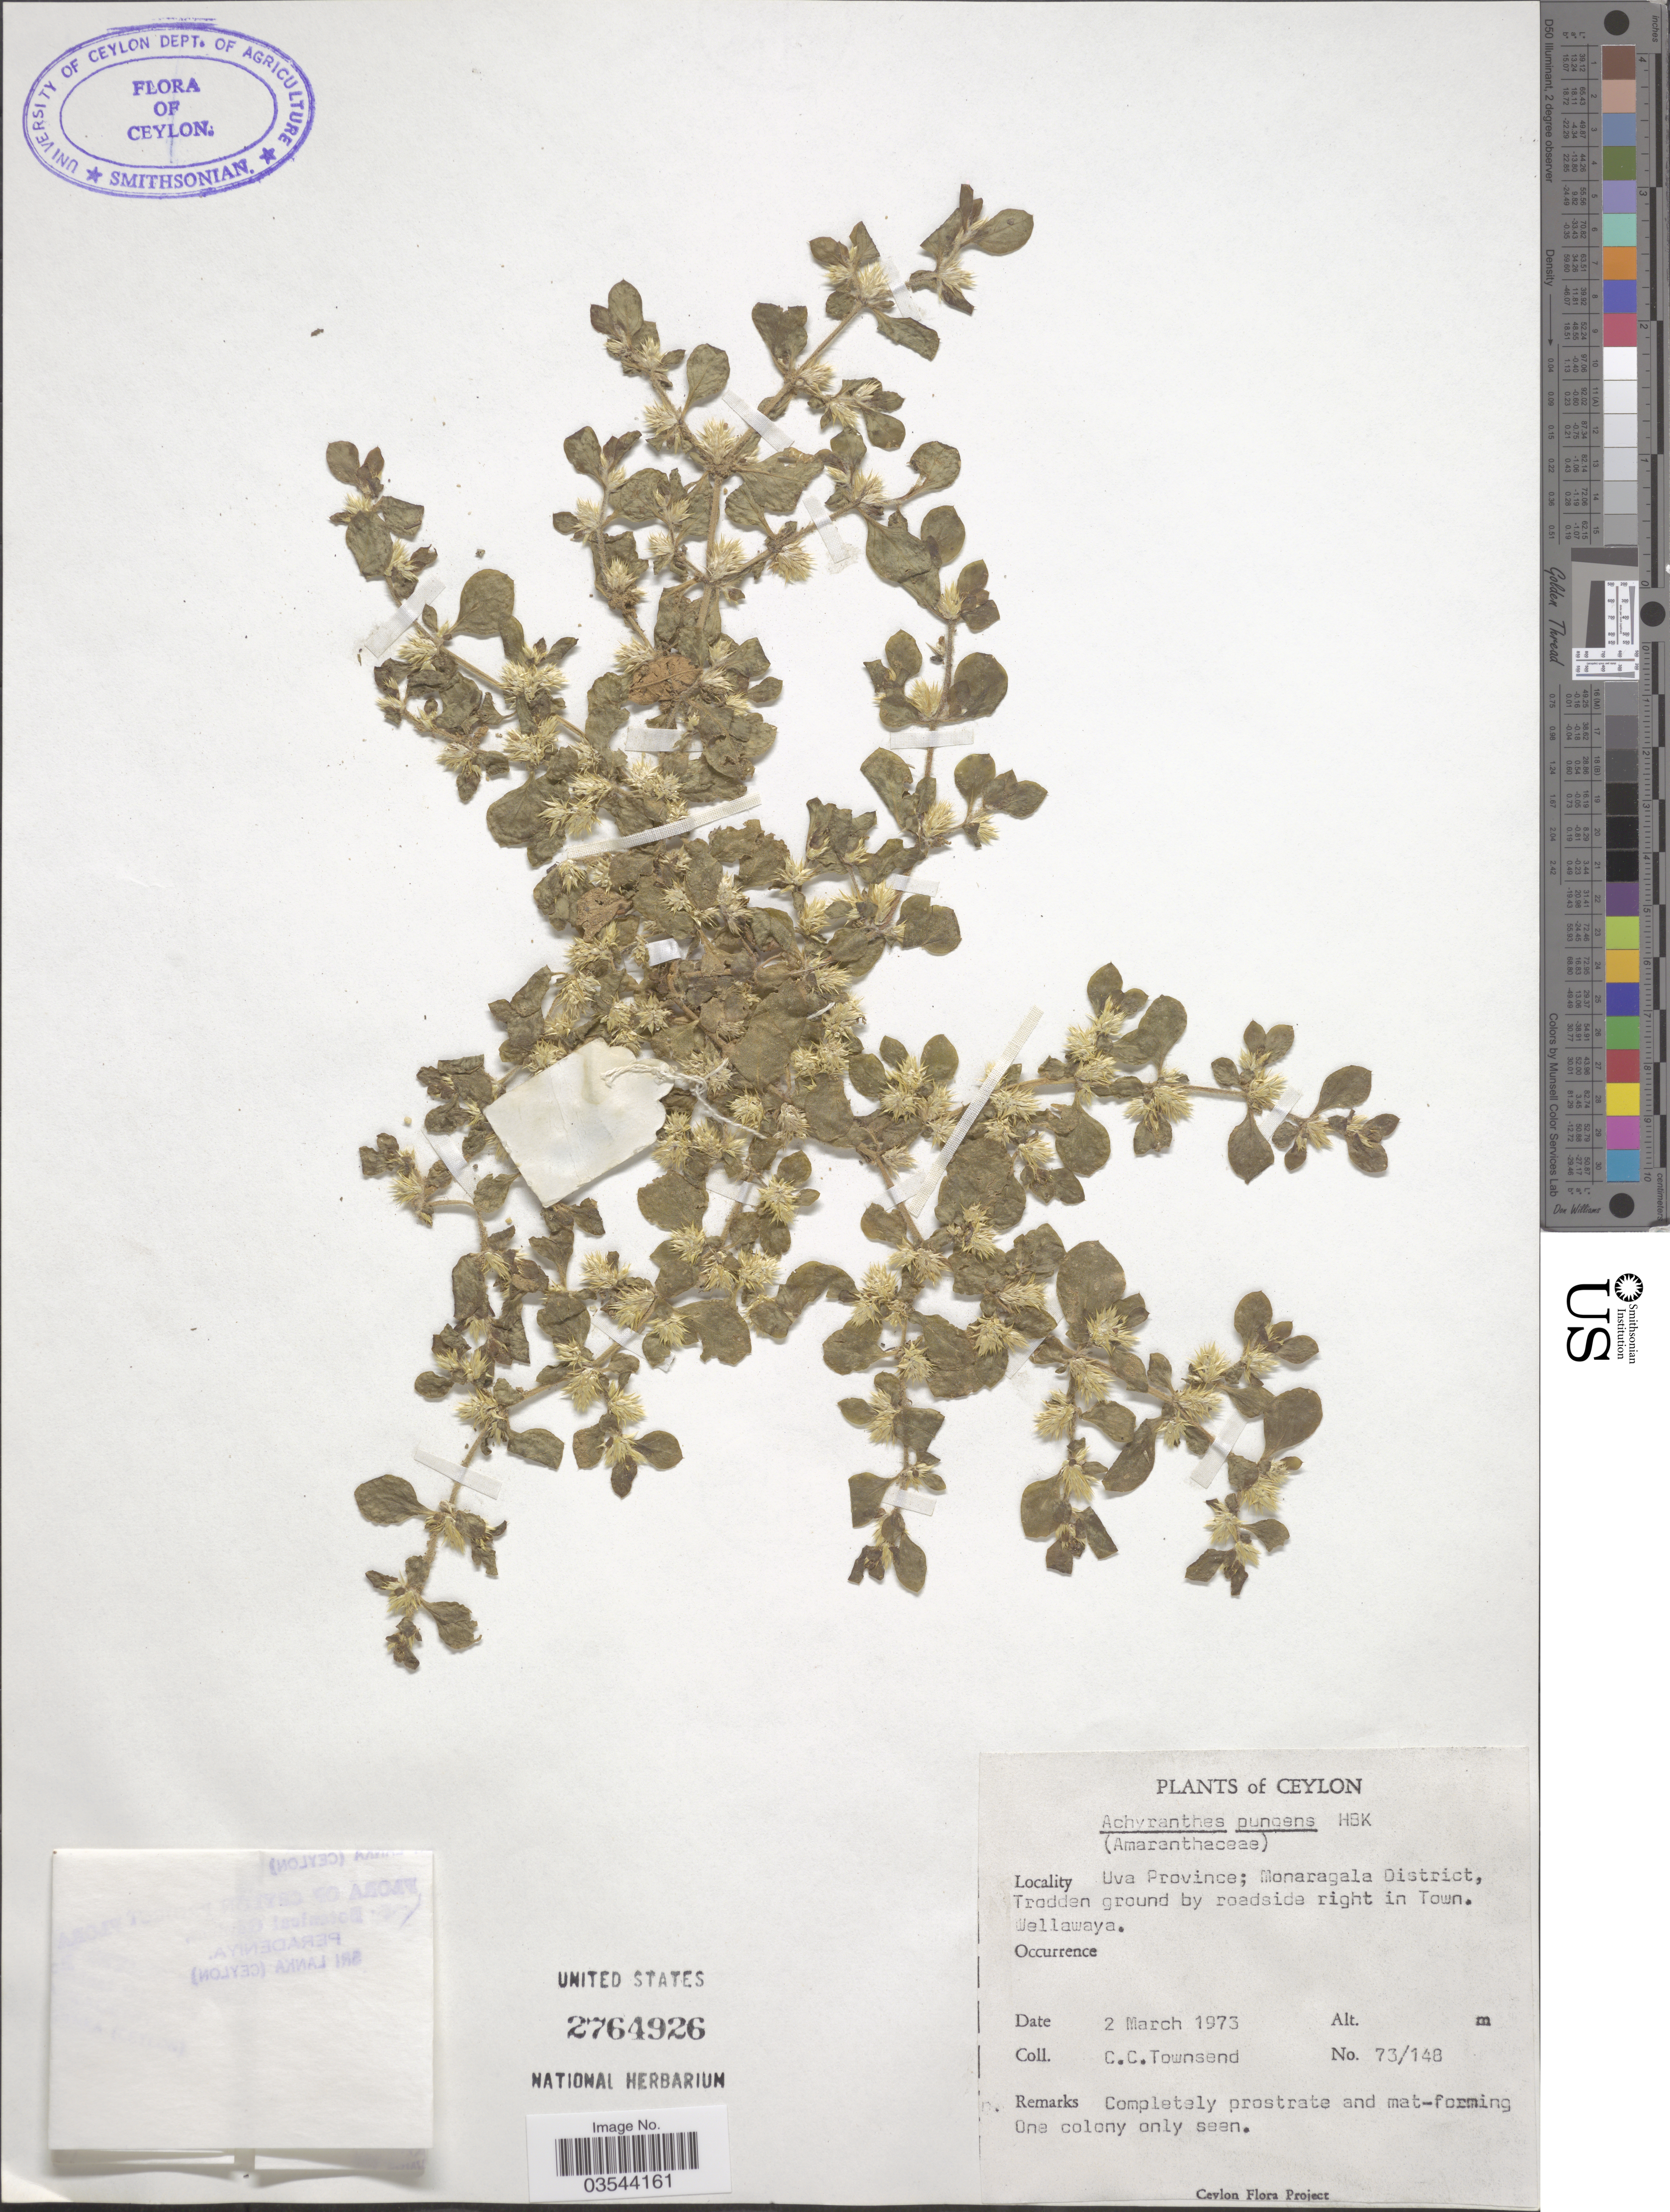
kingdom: Plantae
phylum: Tracheophyta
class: Magnoliopsida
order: Caryophyllales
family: Amaranthaceae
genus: Alternanthera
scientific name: Alternanthera pungens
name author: Kunth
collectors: C. C. Townsend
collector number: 73/148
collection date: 1973-03-02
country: Sri Lanka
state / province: Uva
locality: Ceylon. Monaragala District, Trodden ground by roadside right in Town. Wellawaya.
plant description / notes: Cited in Fl. Ceylon, vol. 1: 49. 1980.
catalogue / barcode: US 2764926